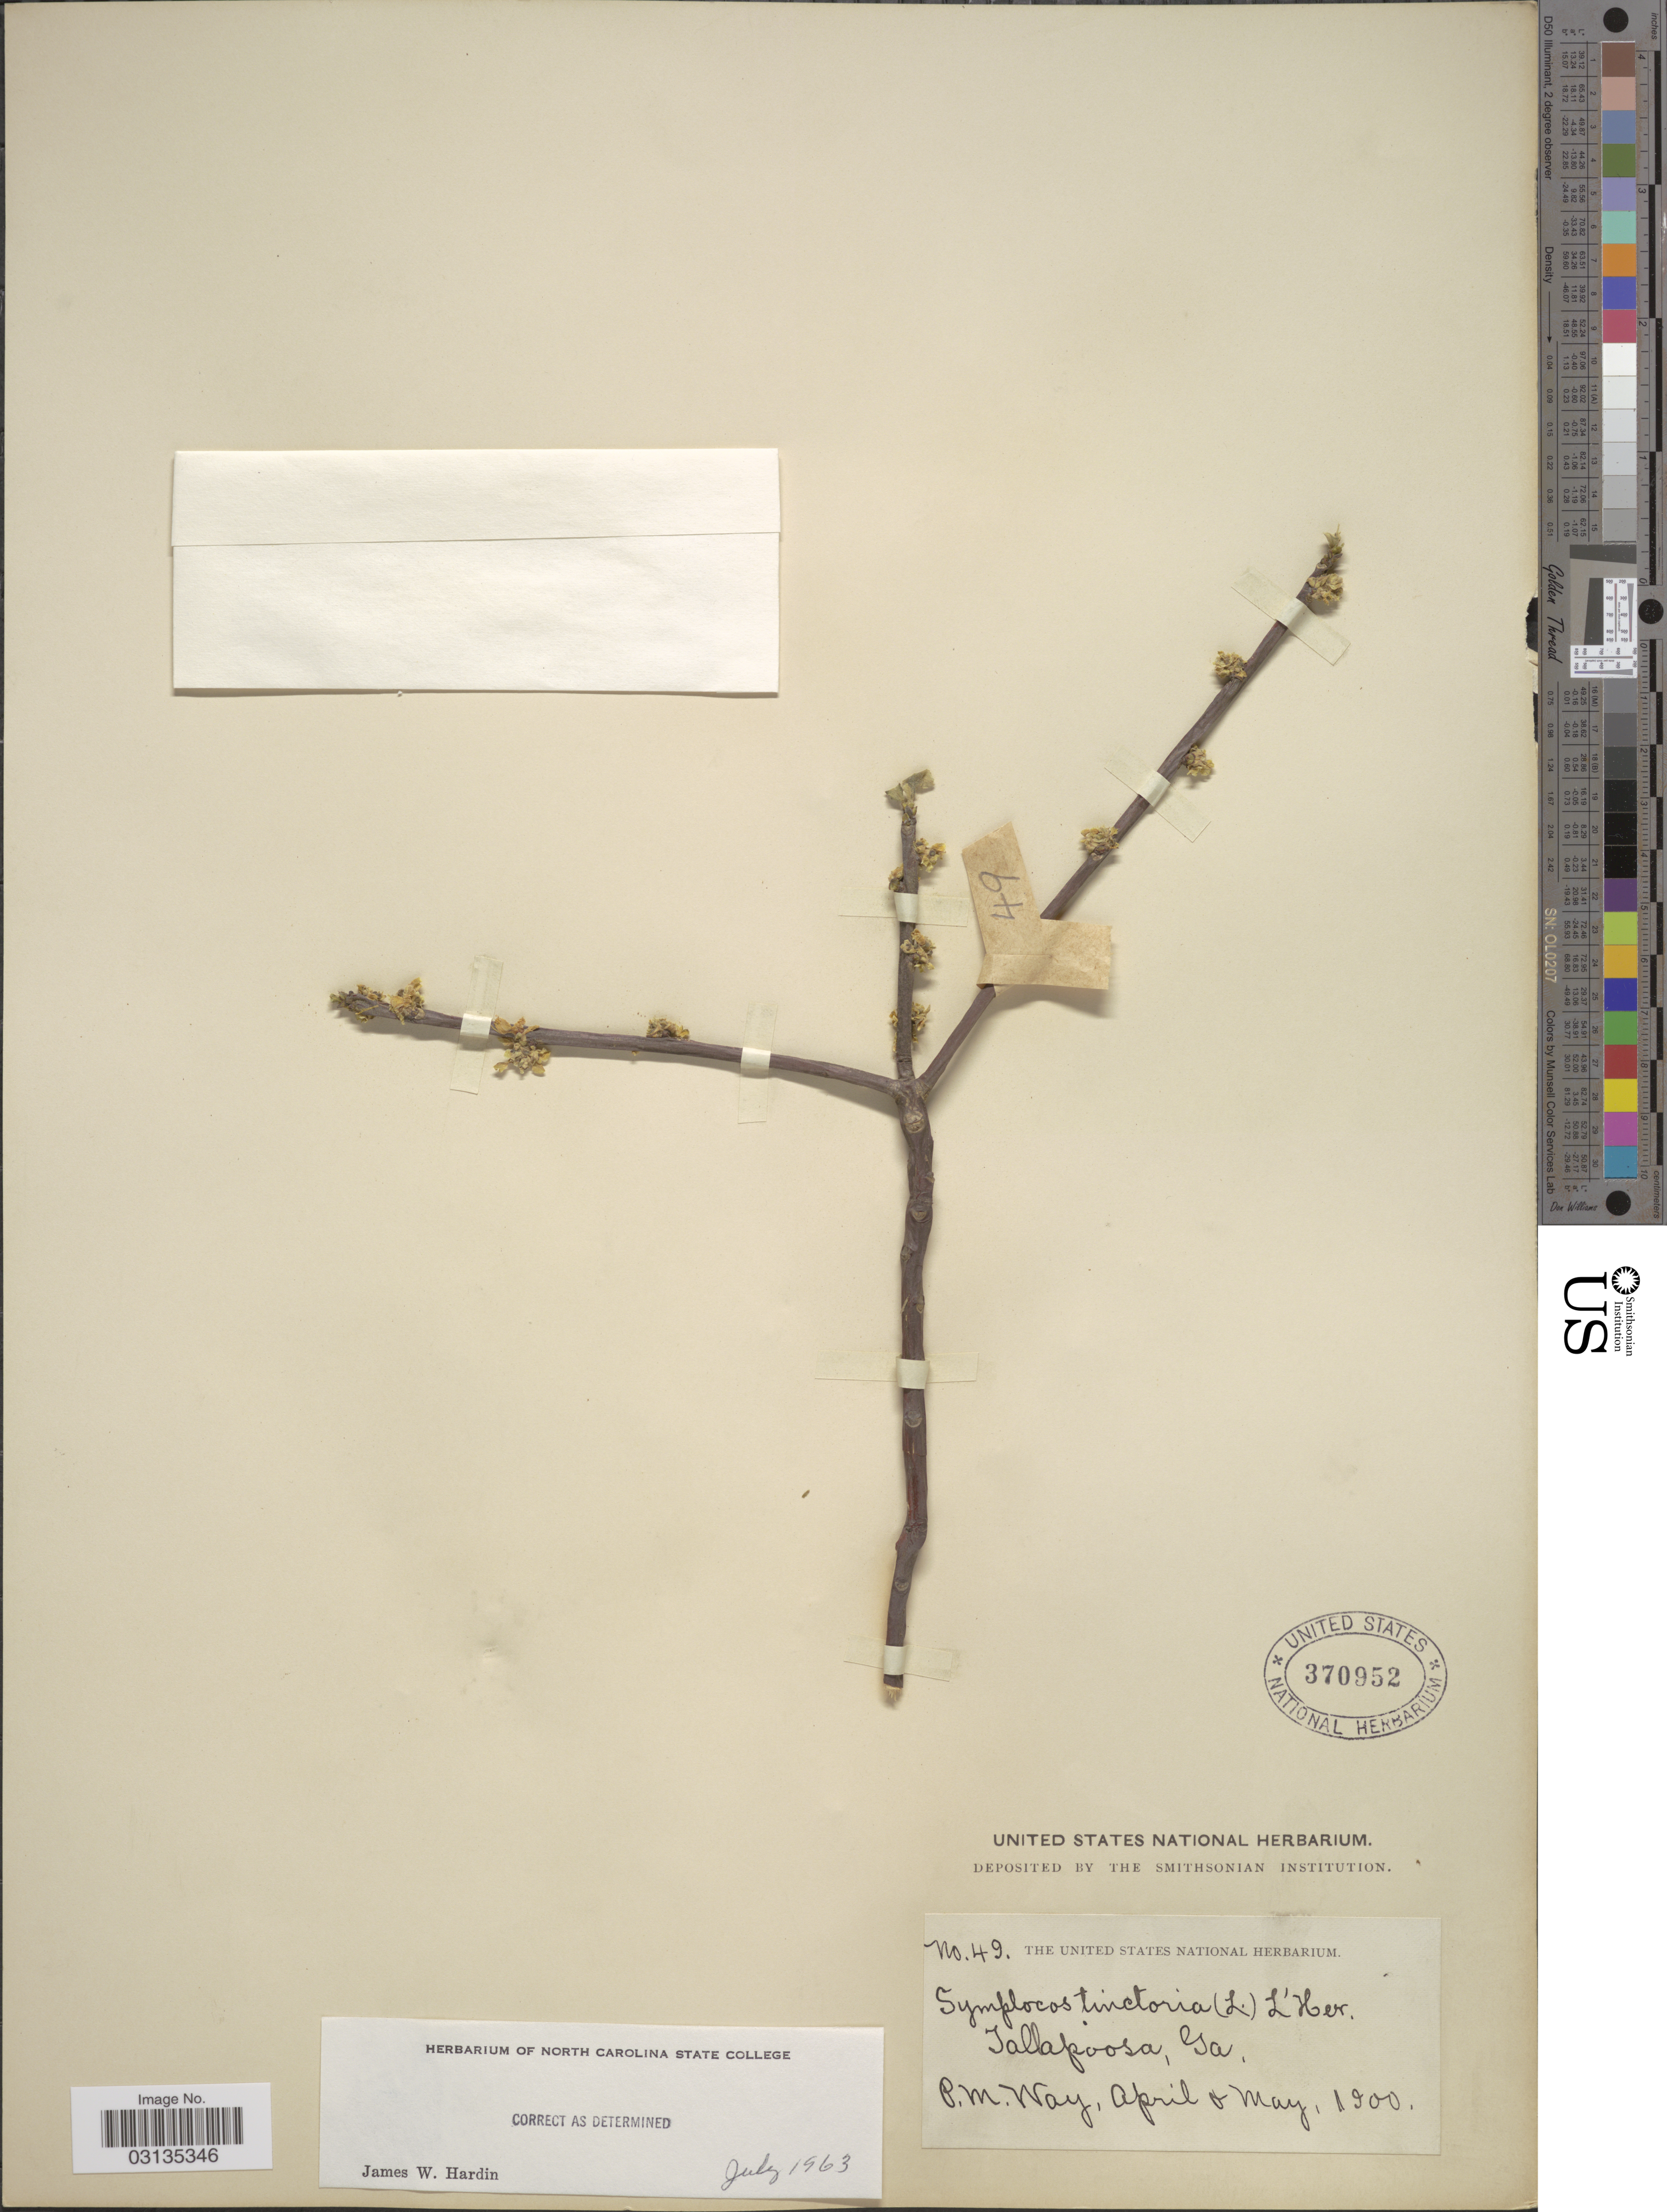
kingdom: Plantae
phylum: Tracheophyta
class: Magnoliopsida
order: Ericales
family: Symplocaceae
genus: Symplocos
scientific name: Symplocos tinctoria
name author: (L.) L'Hér.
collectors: P. Way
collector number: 49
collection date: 1900-04/1900-05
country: United States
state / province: Georgia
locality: Tallapoosa.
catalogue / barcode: US 370952